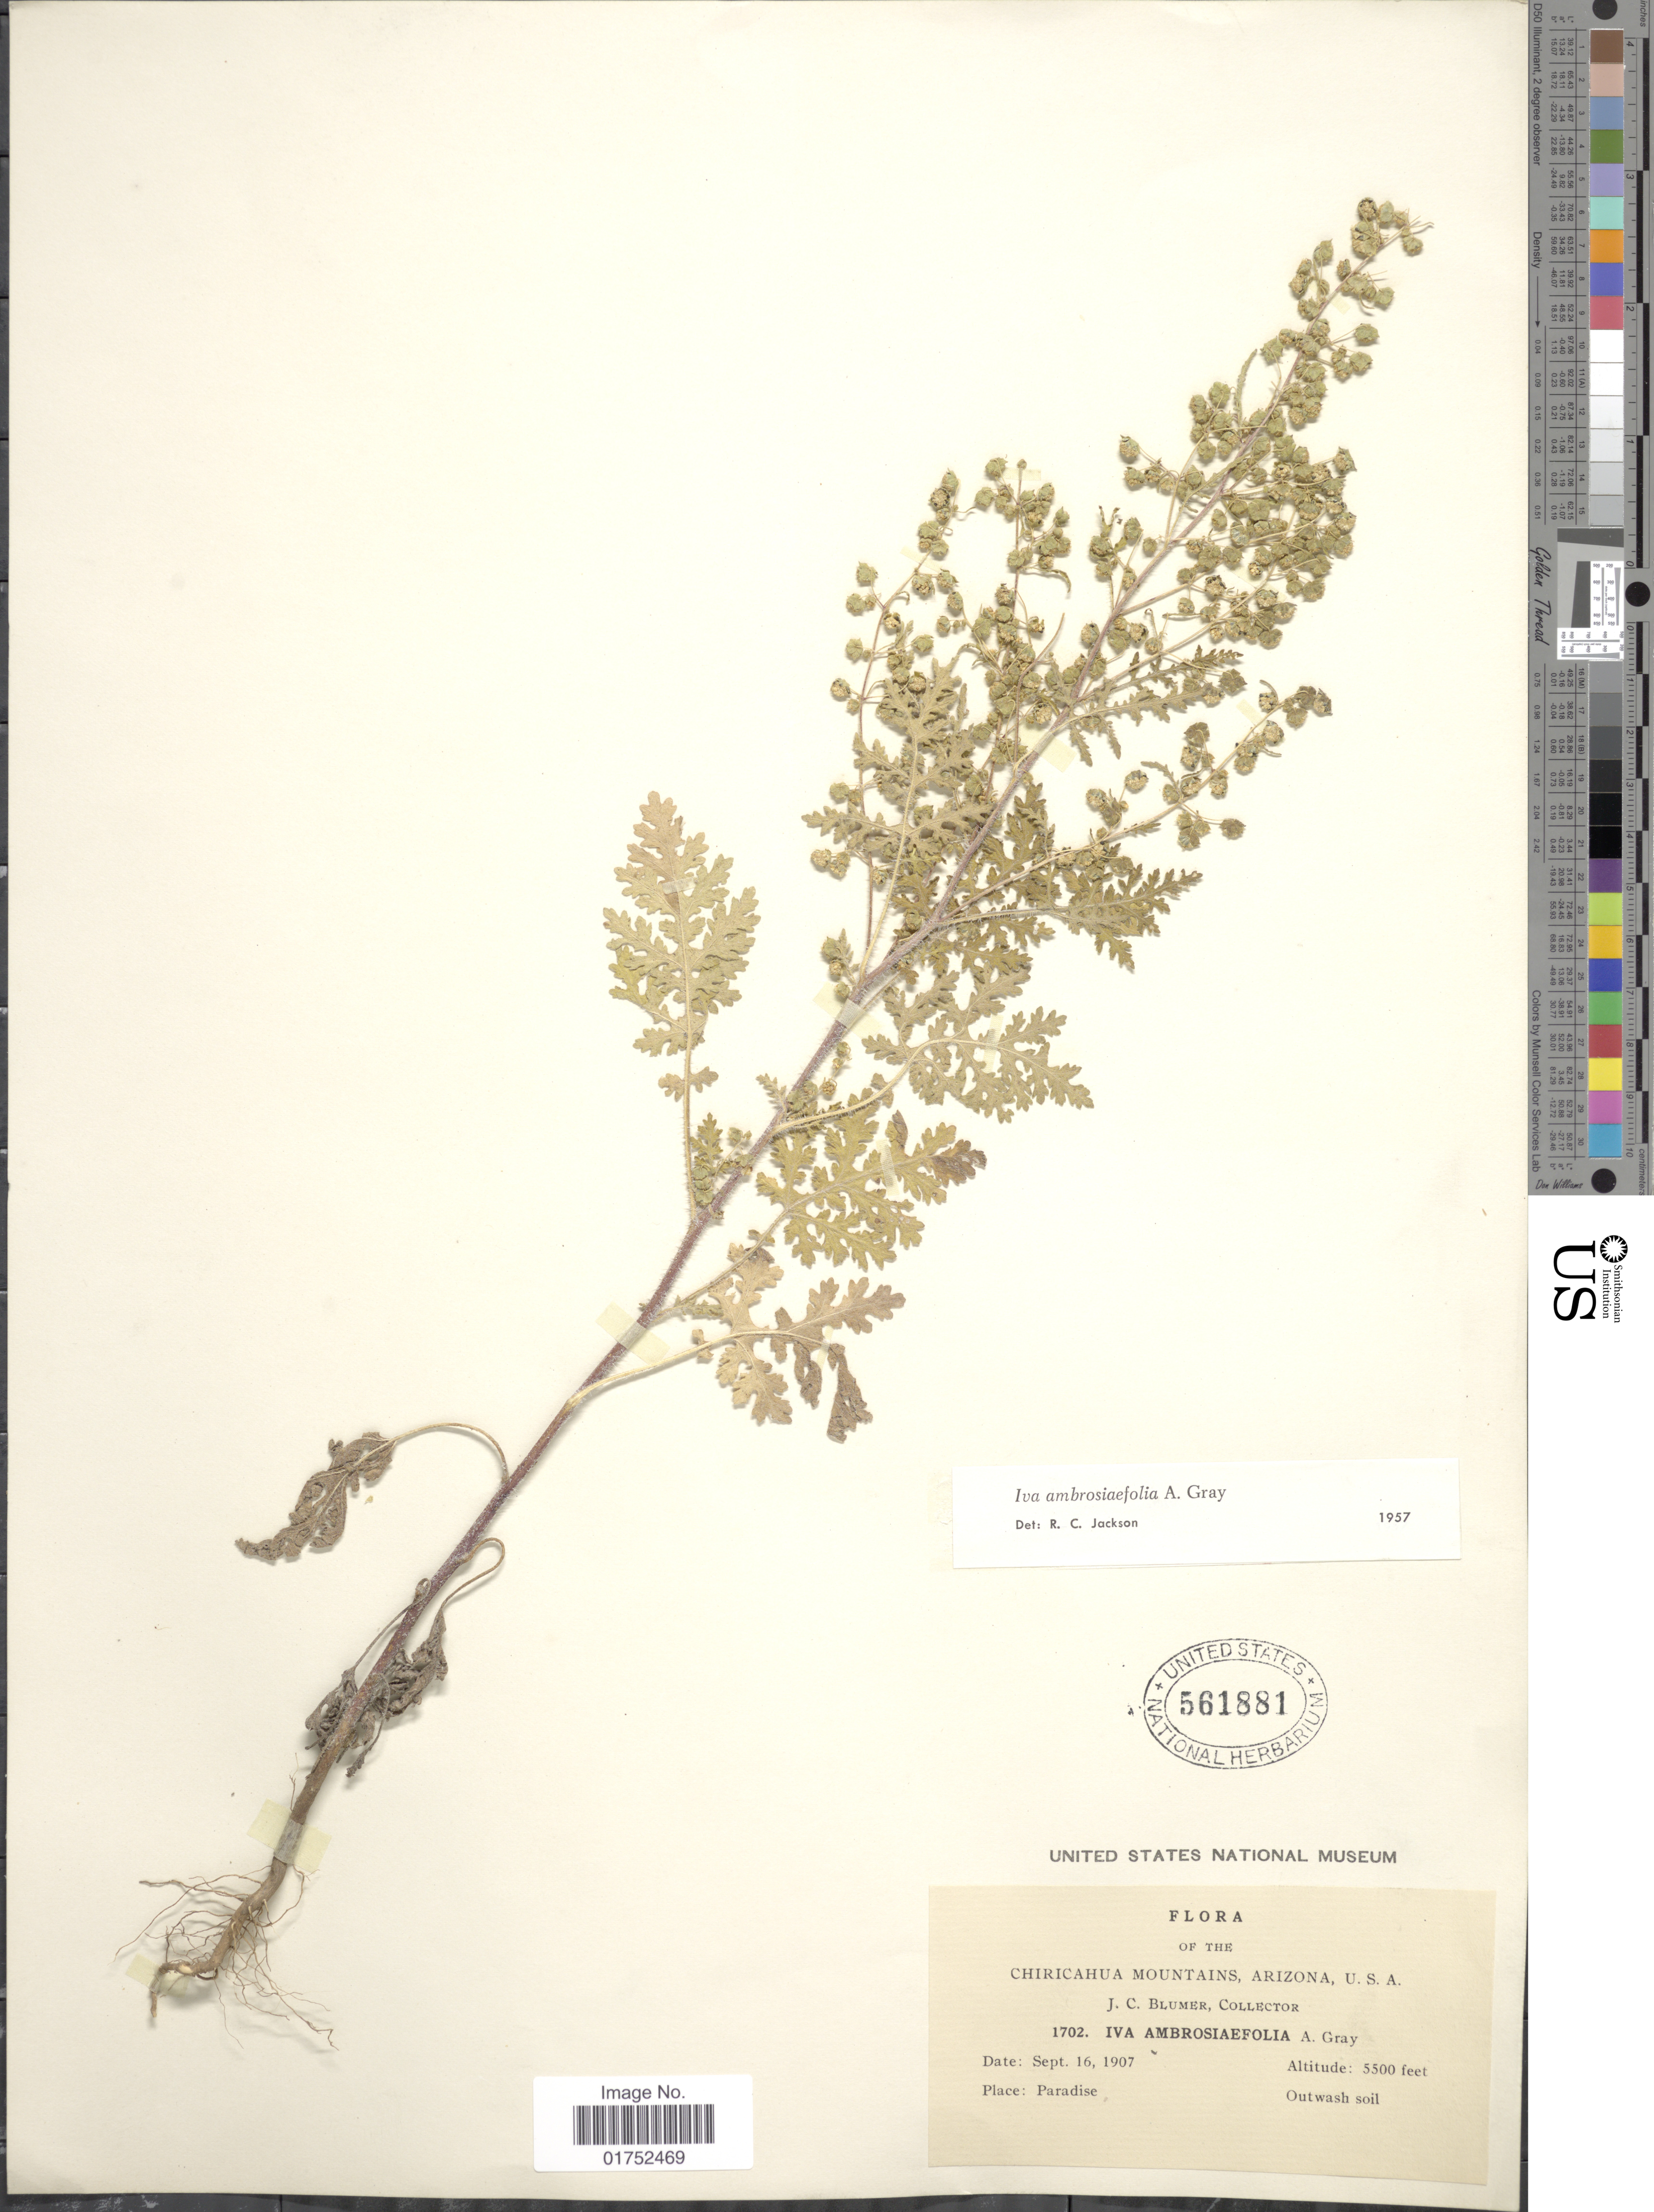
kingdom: Plantae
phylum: Tracheophyta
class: Magnoliopsida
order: Asterales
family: Asteraceae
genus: Iva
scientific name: Iva ambrosiifolia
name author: (A. Gray) A. Gray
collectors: J. C. Blumer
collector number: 1702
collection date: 1907-09-16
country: United States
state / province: Arizona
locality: Chiricahua Mountains, U.S.A., Paradise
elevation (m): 1676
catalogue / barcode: US 561881